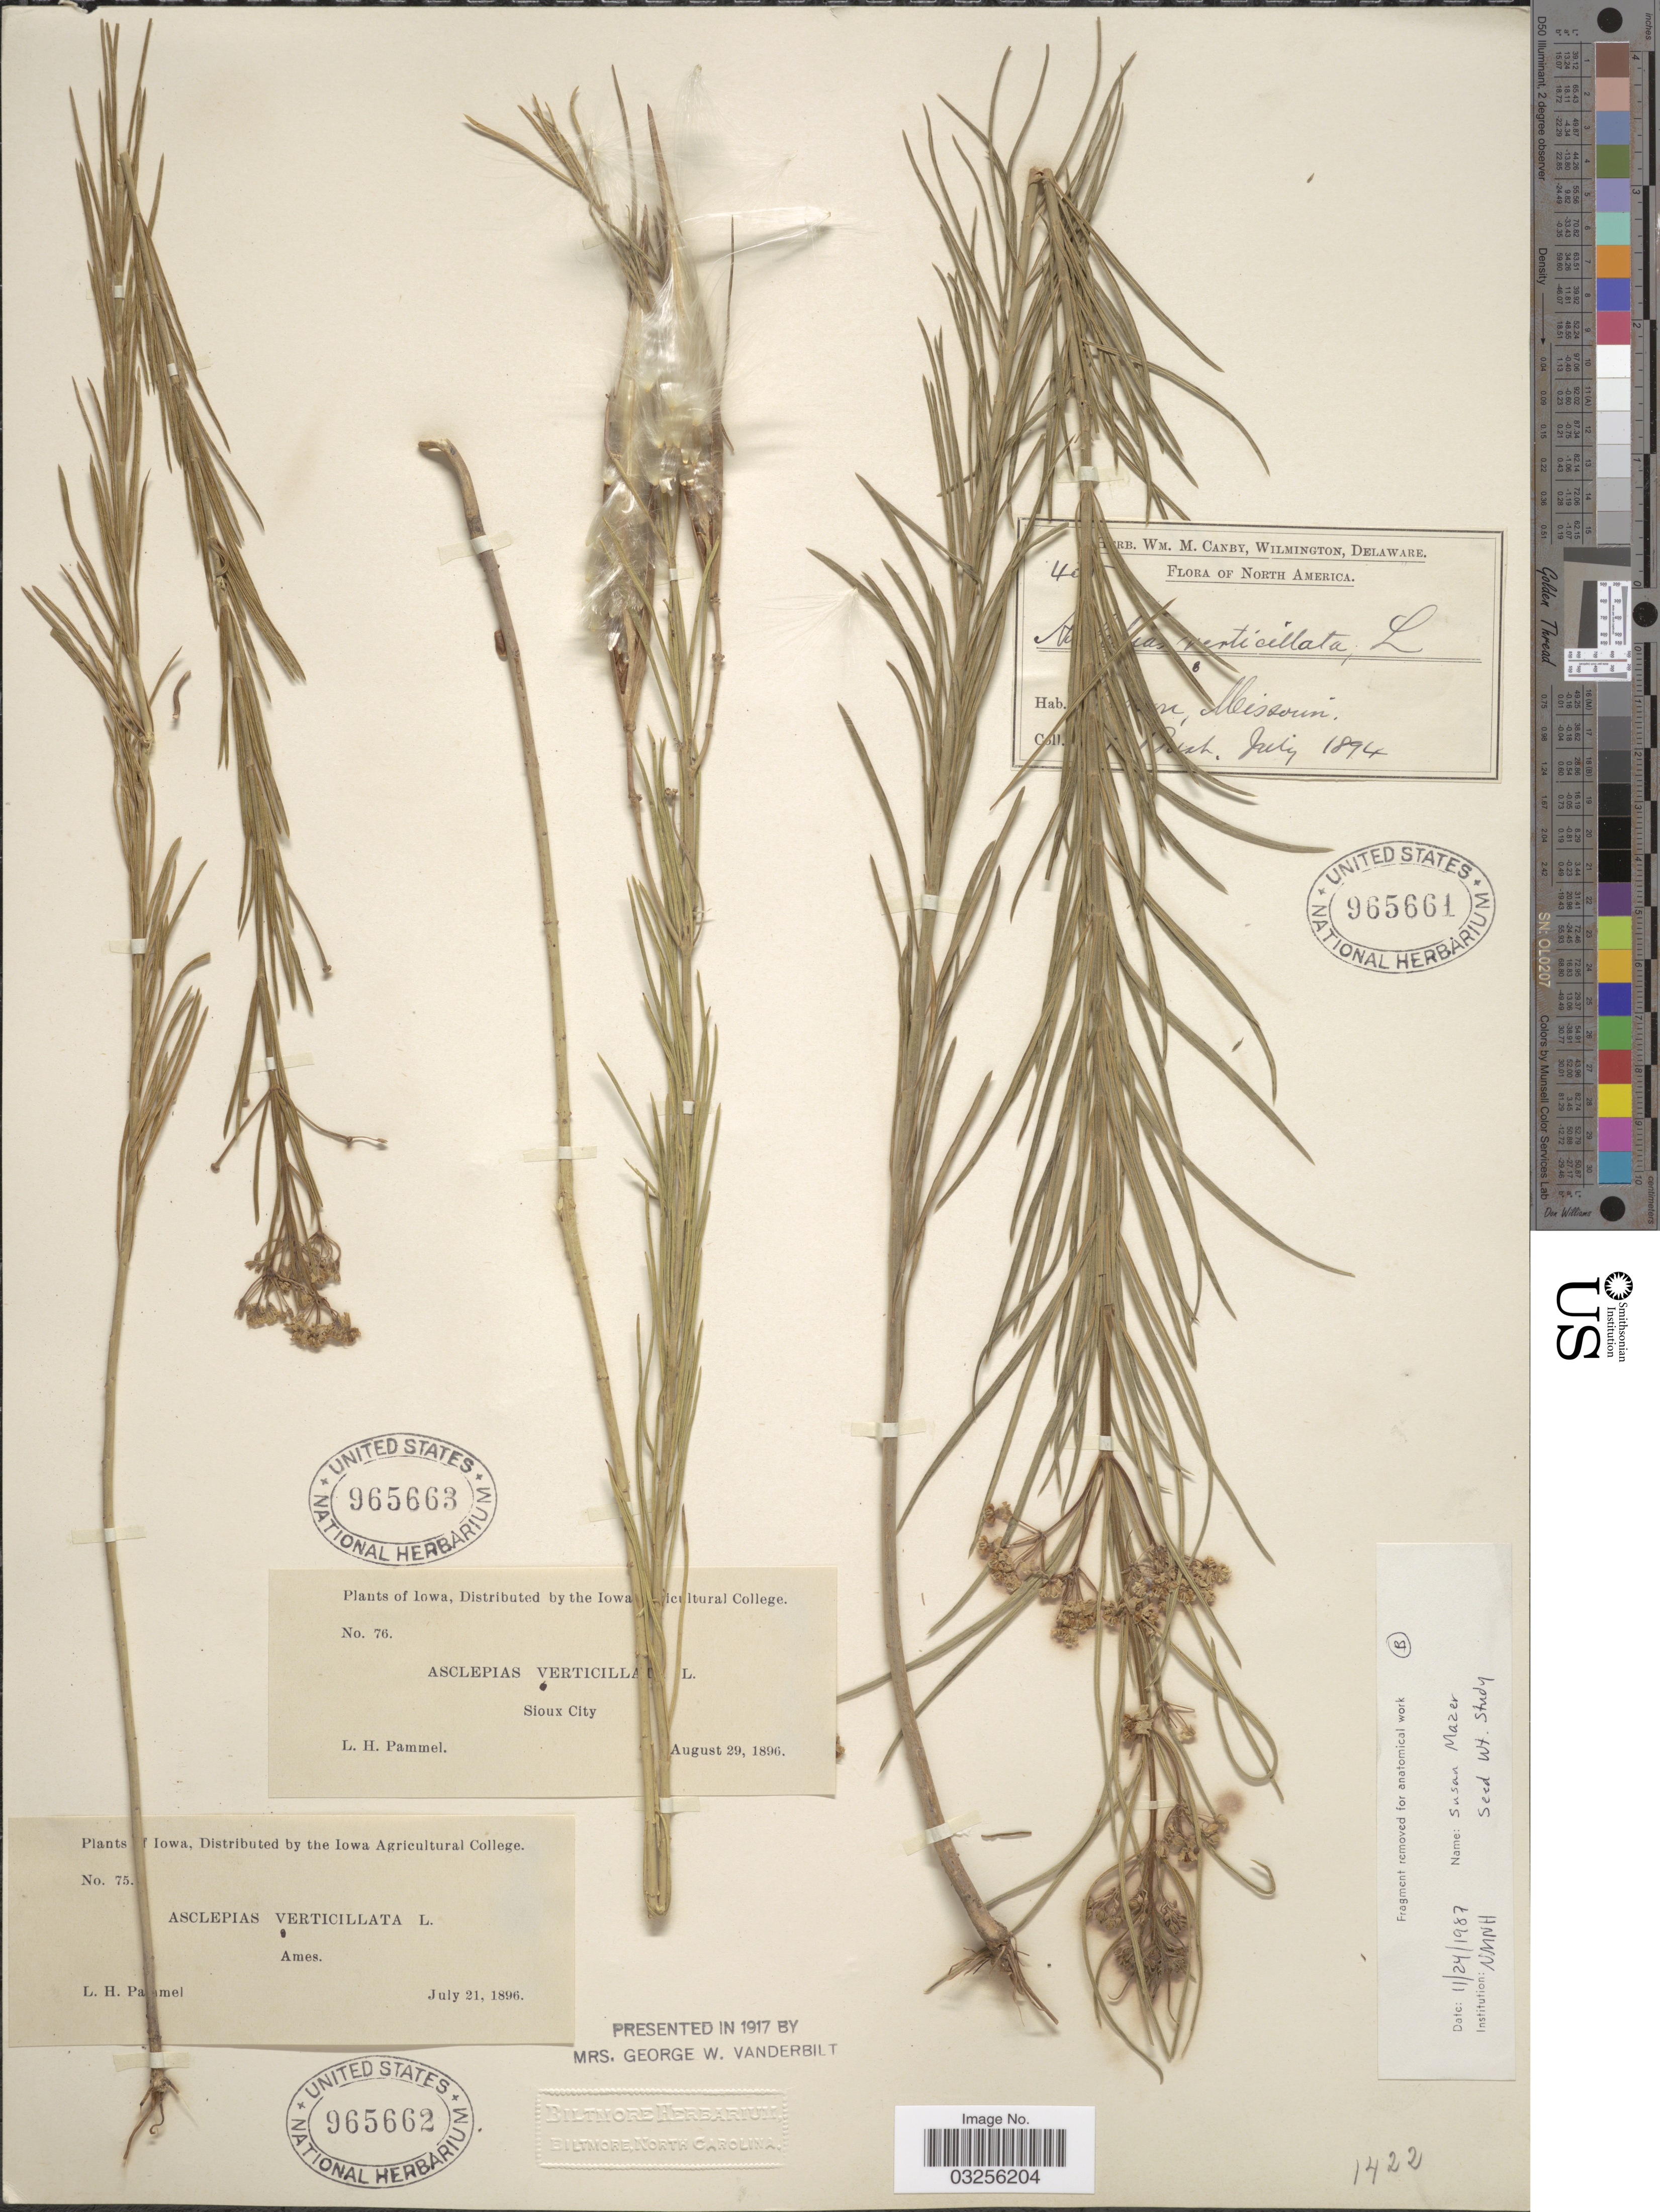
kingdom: Plantae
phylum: Tracheophyta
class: Magnoliopsida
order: Gentianales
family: Apocynaceae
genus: Asclepias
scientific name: Asclepias verticillata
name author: L.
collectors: B. F. Bush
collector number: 4!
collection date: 1894-07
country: United States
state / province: Missouri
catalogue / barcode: US 965661